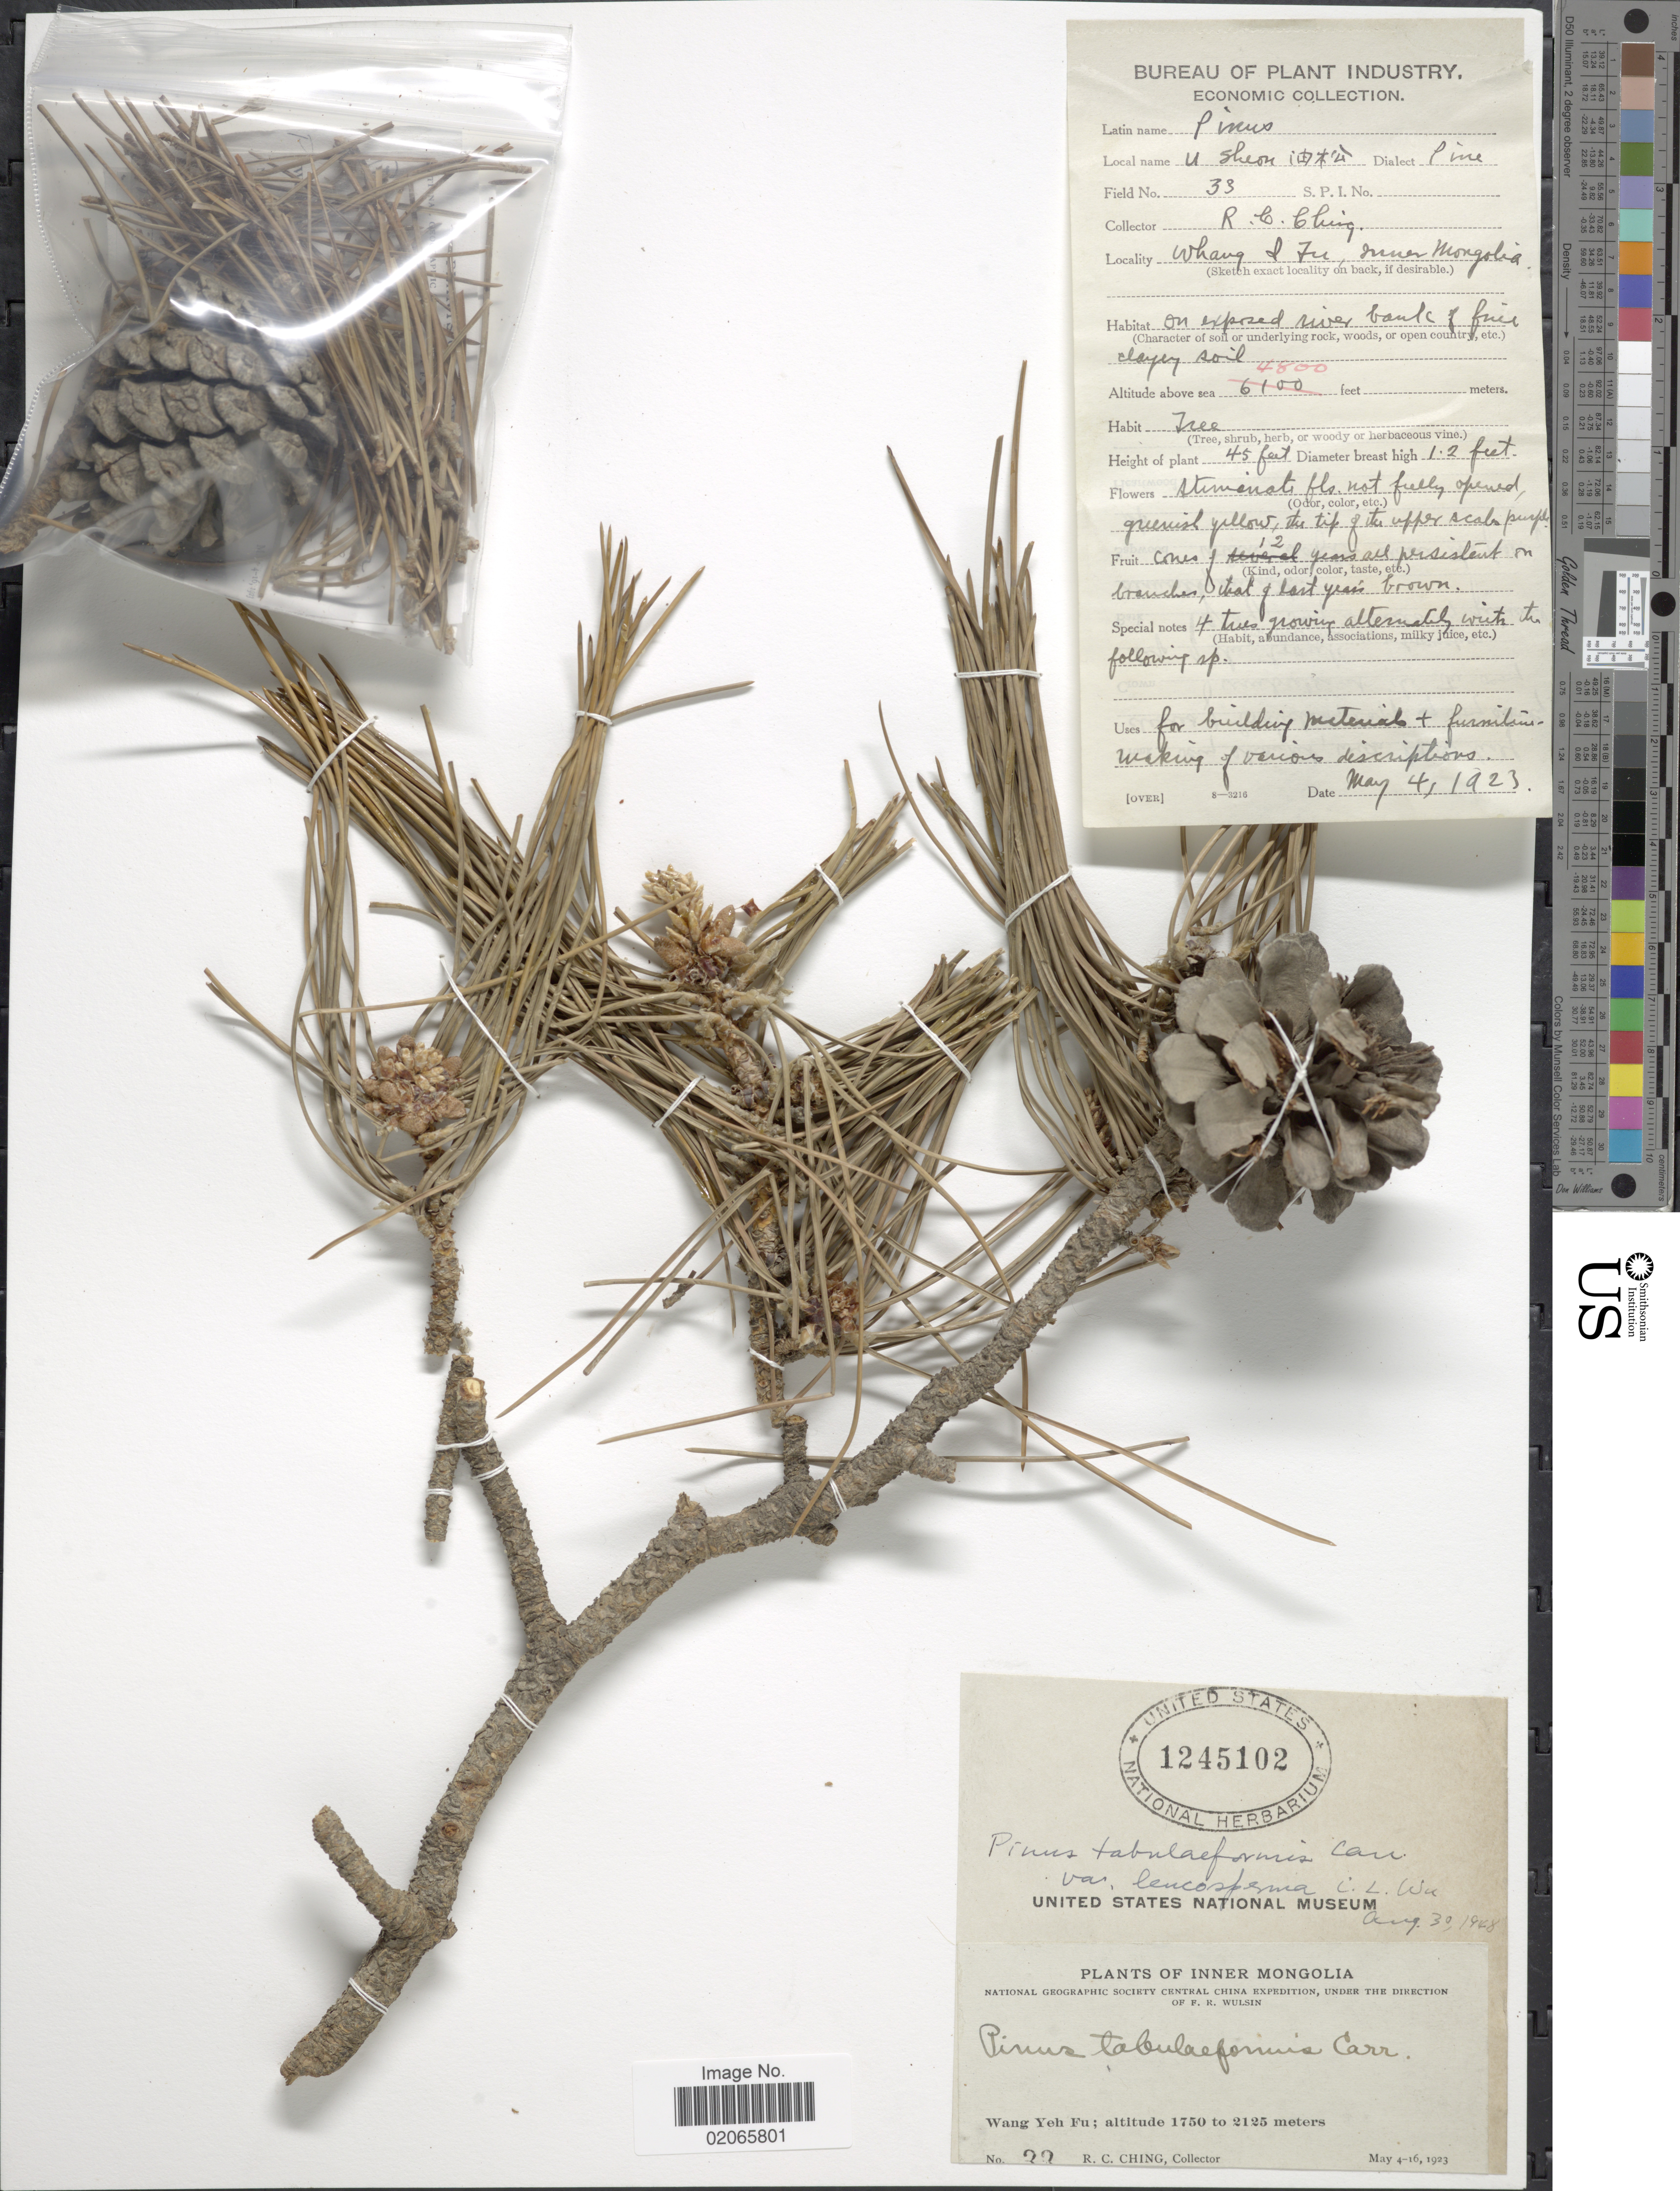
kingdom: Plantae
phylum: Tracheophyta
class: Pinopsida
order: Pinales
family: Pinaceae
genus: Pinus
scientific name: Pinus tabuliformis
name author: Carrière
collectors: R. C. Ching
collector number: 33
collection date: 1923-05-04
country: China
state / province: Nei Monggol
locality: Whang & Tu, near Mongolia, Wang Yeh Fu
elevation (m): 1463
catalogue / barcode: US 1245102